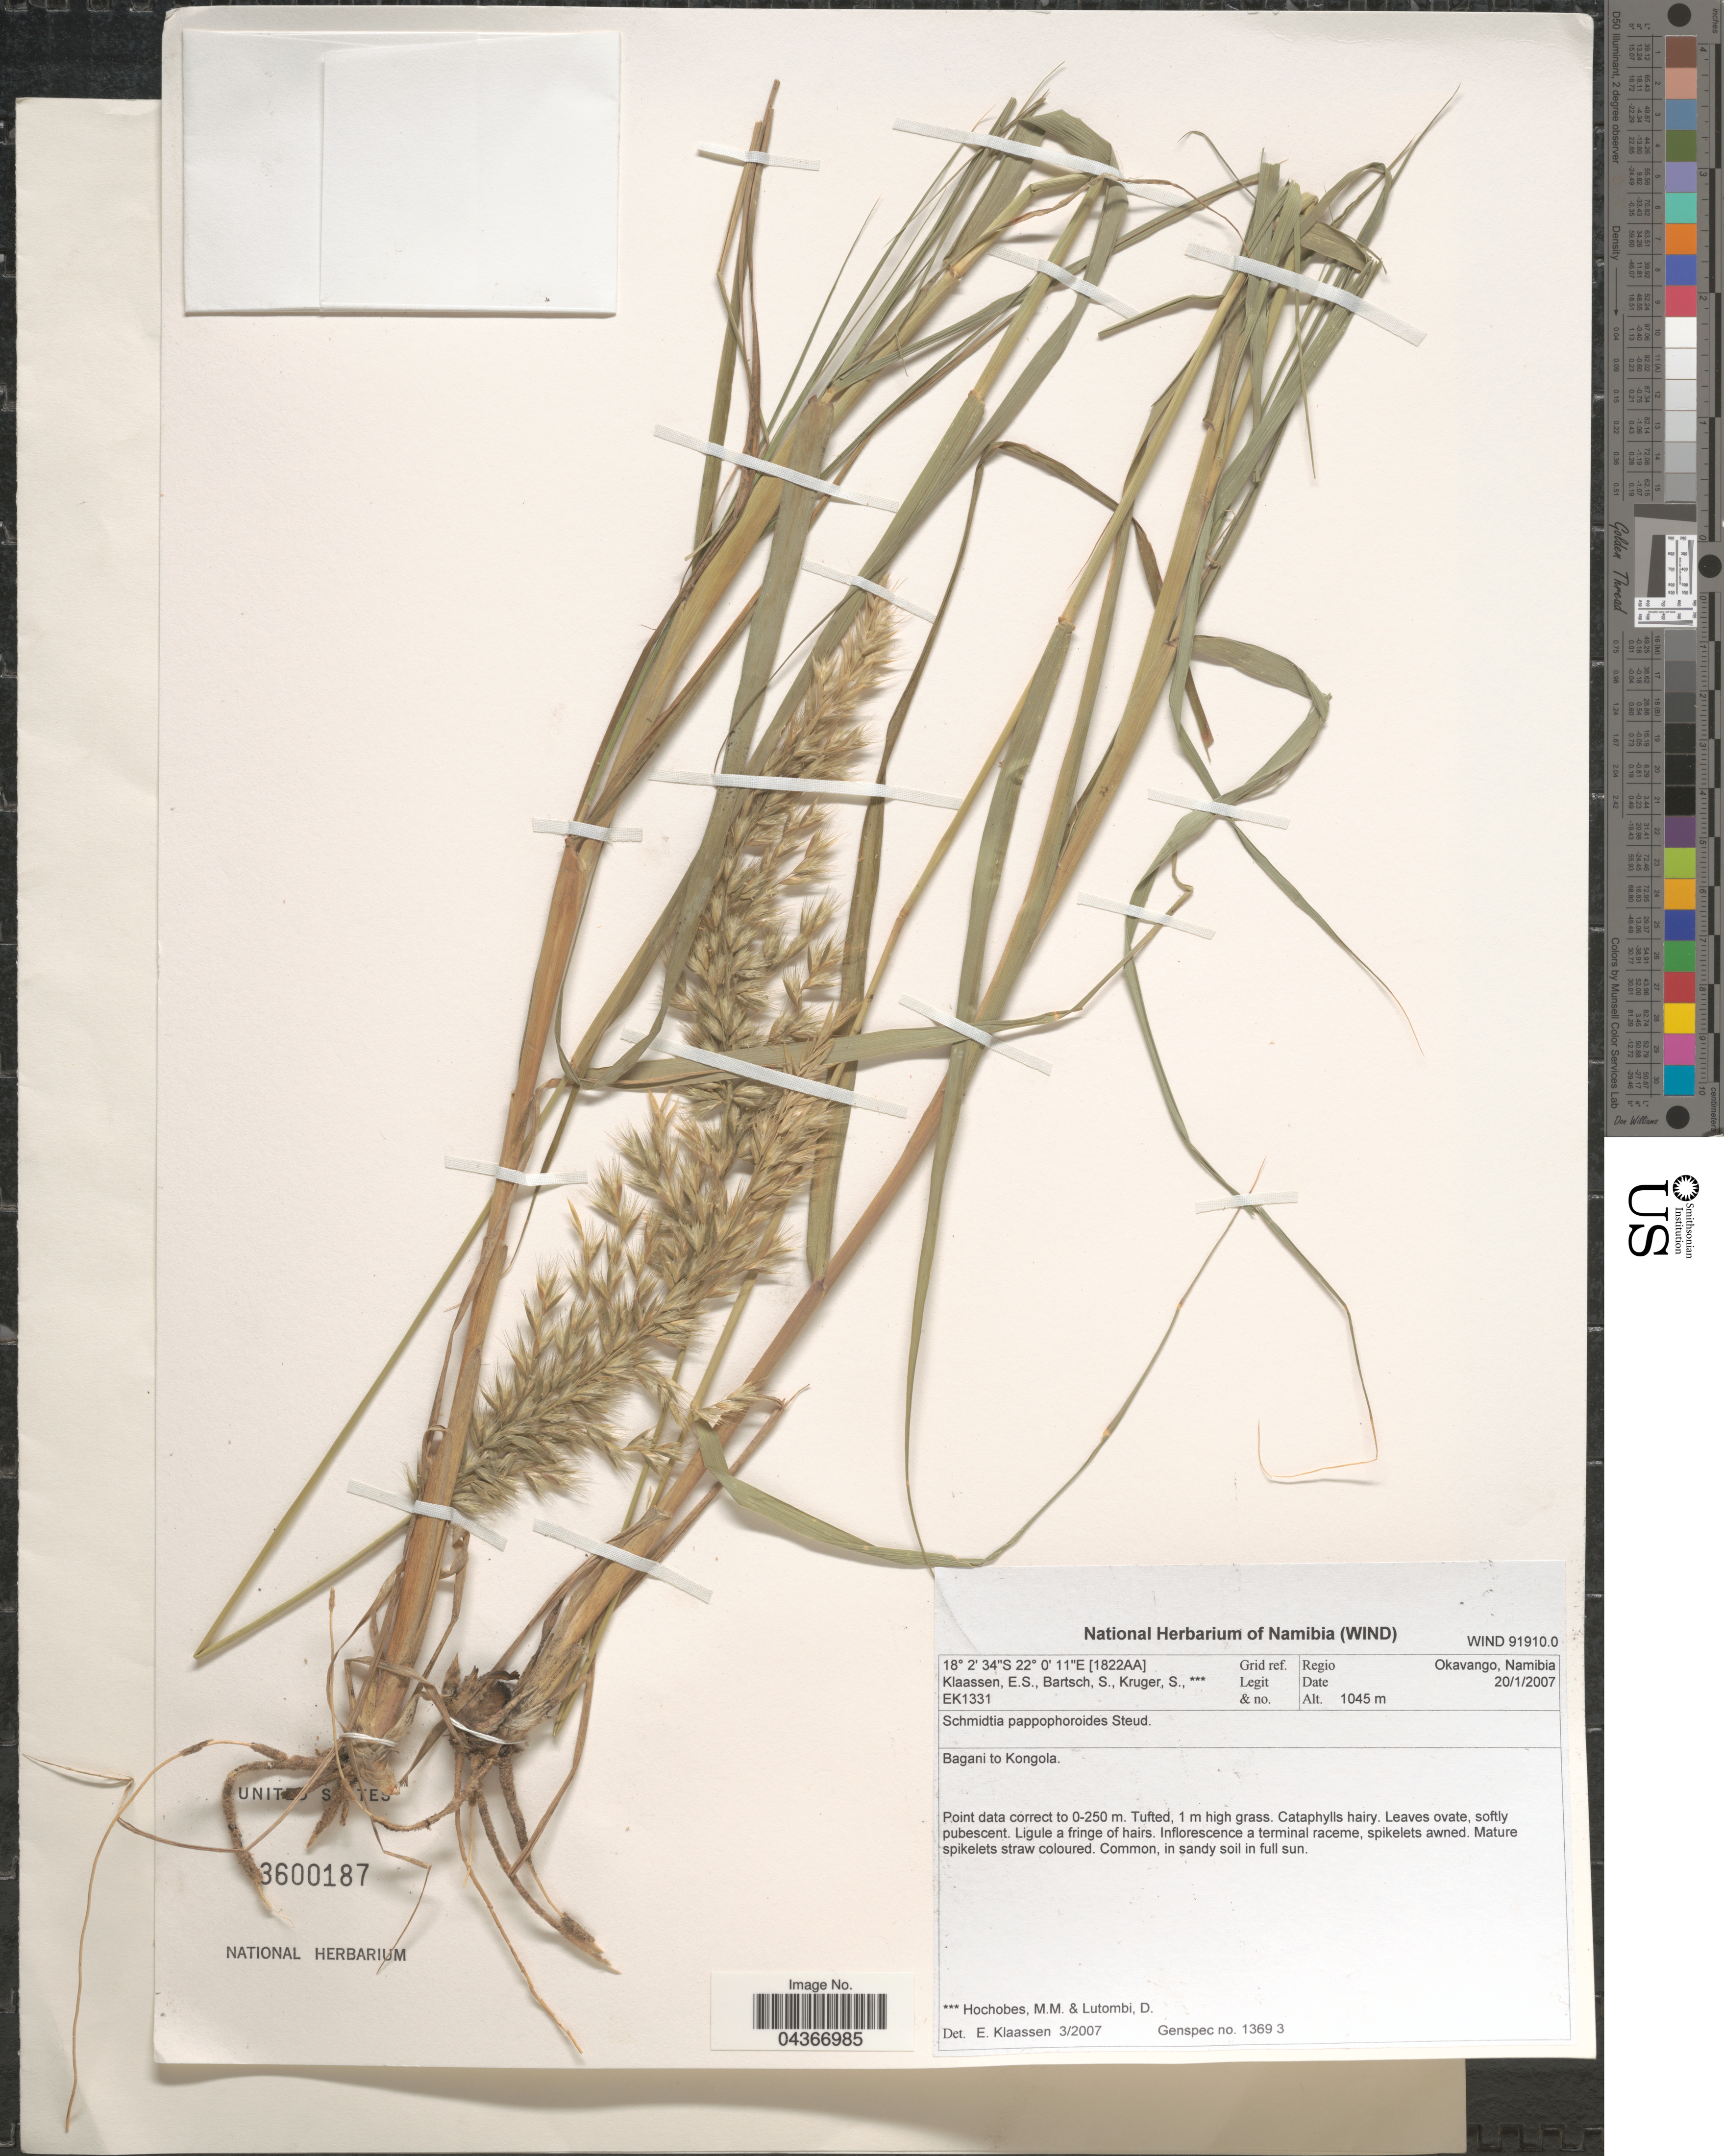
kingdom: Plantae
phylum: Tracheophyta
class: Liliopsida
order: Poales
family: Poaceae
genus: Schmidtia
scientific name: Schmidtia pappophoroides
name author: Steud. ex J.A. Schmidt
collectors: E. S. Klaassen, S. Bartsch, S. Kruger, M. Hochobes & D. Lutombi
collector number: EK1331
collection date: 2007-01-20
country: Namibia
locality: Grid ref. [1822AA]. Regio Okavango, Namibia. Bagani to Kongola.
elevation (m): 1045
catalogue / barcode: US 3600187